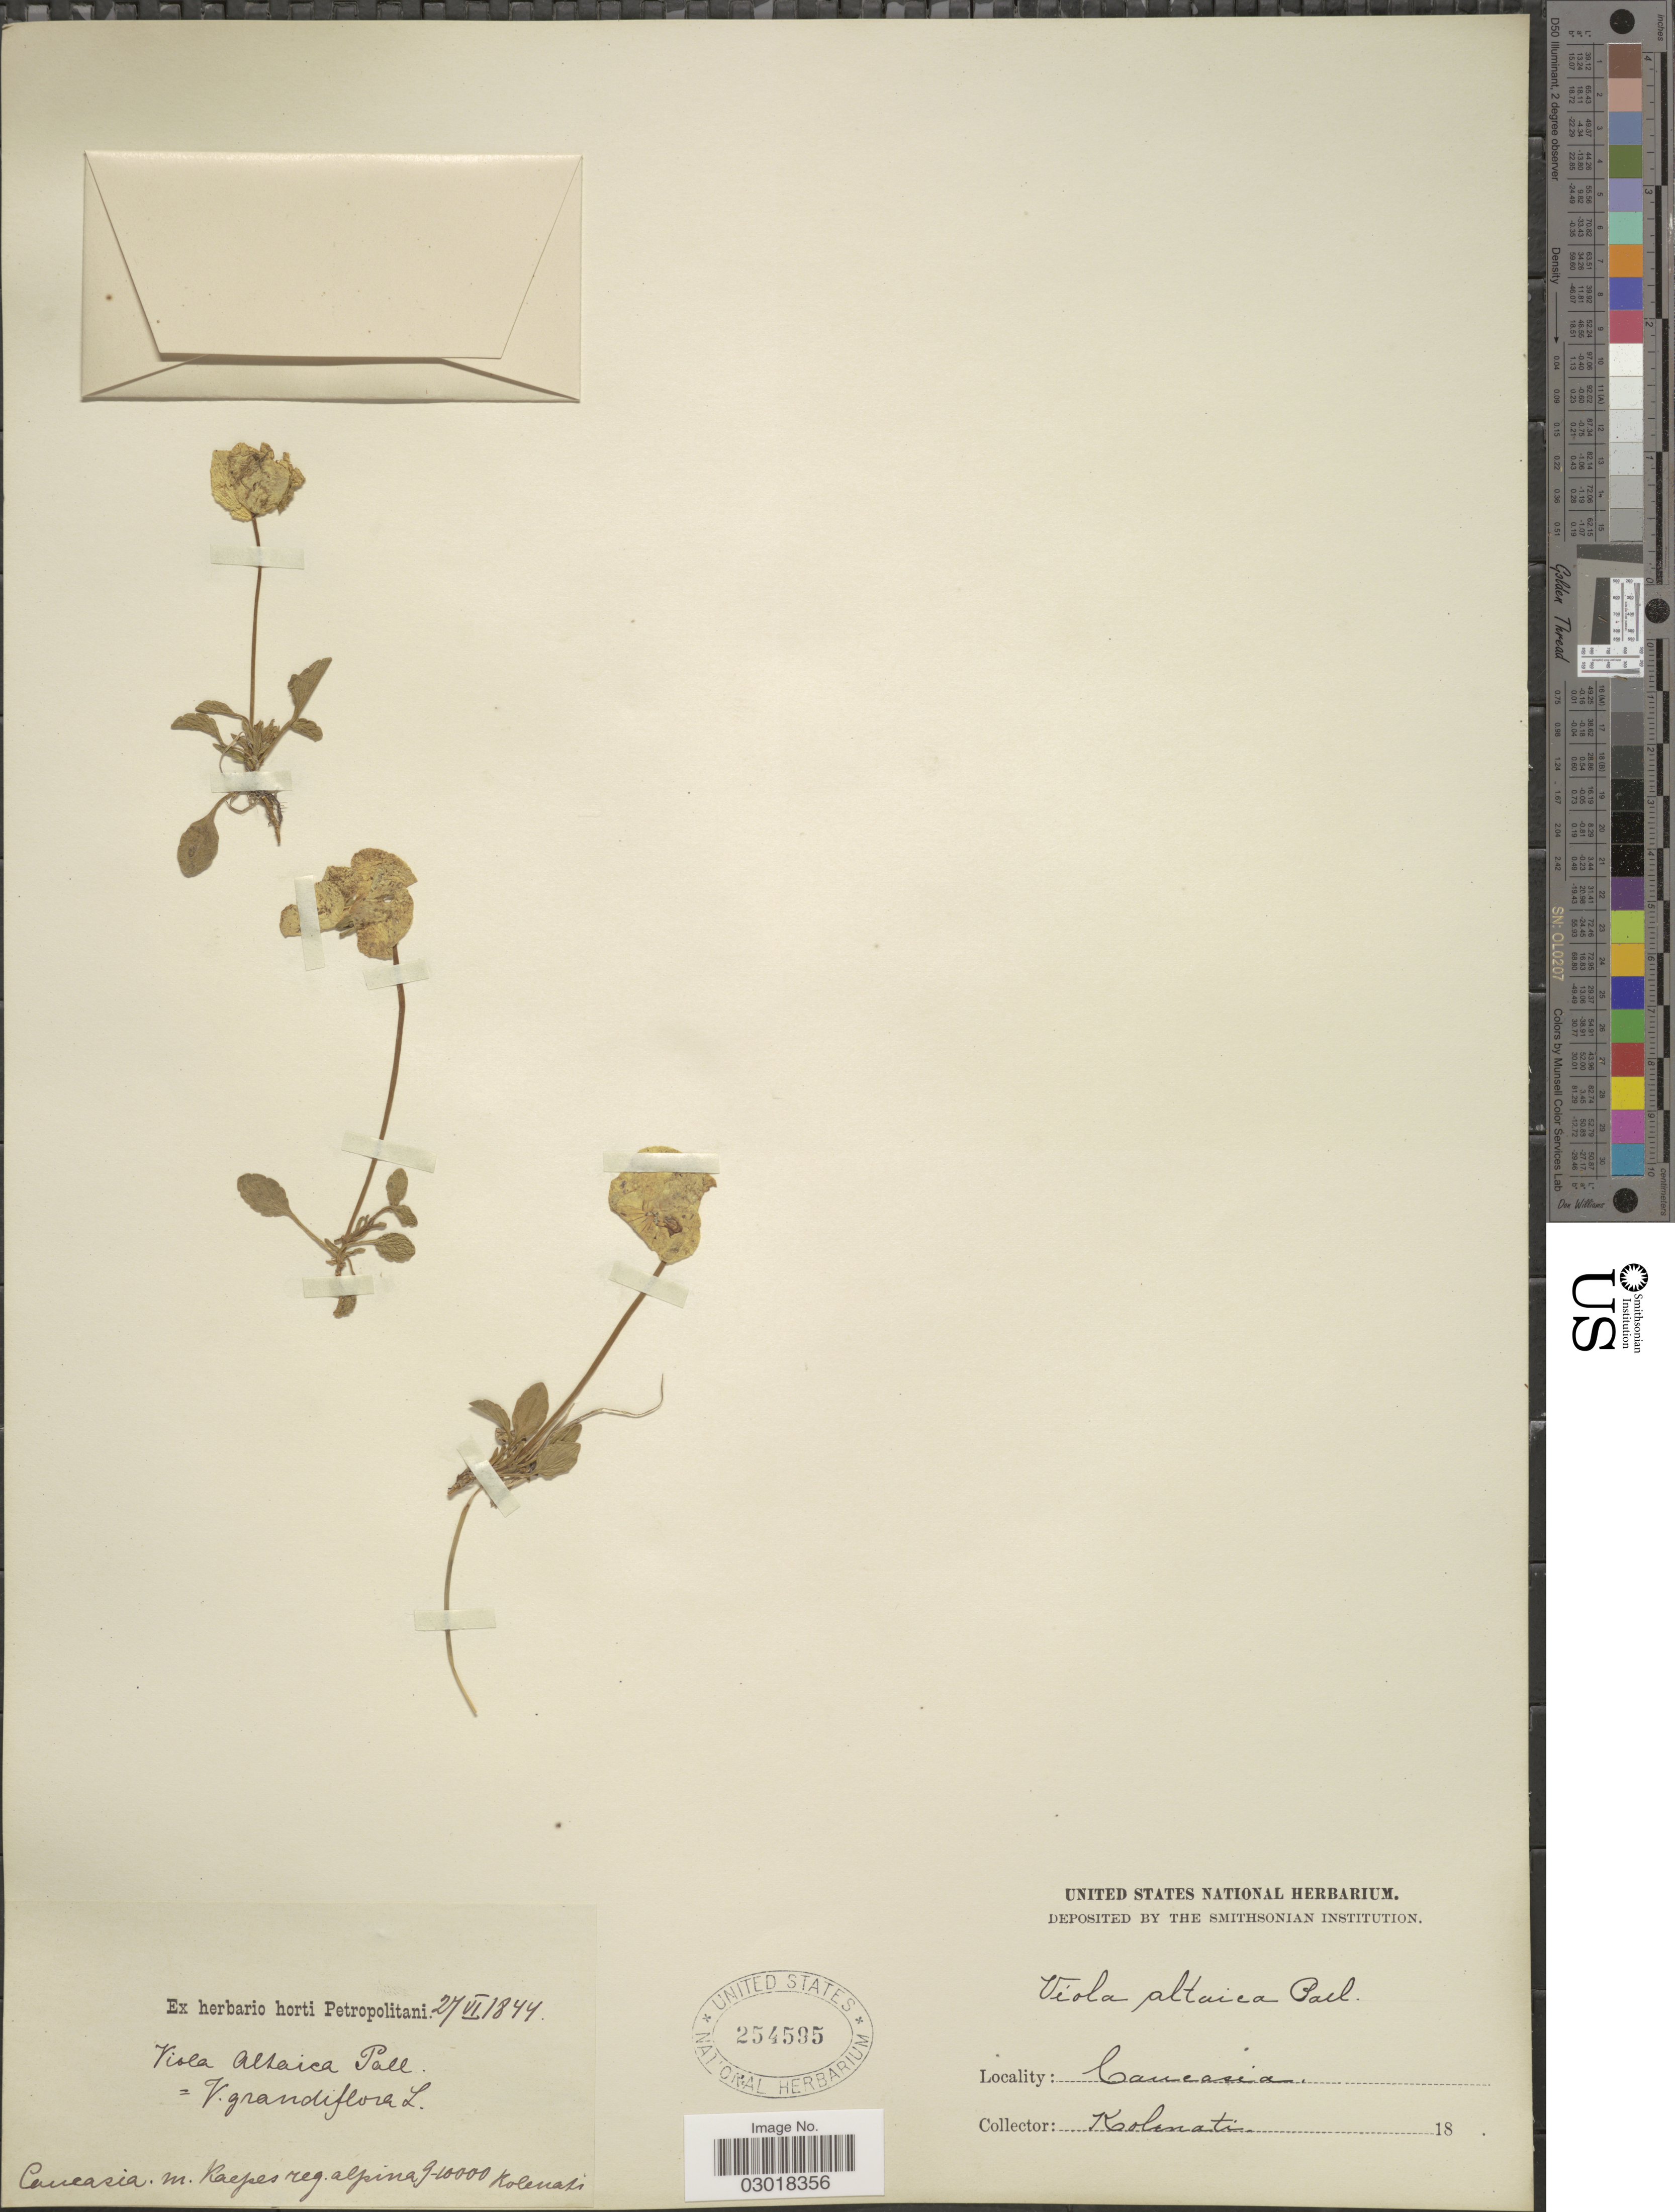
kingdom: Plantae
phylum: Tracheophyta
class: Magnoliopsida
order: Malpighiales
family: Violaceae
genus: Viola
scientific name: Viola altaica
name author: Ker Gawl.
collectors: Kolenati, --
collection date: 1844-06-27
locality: Caucasia m. Kapes reg. alpina.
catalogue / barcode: US 254595